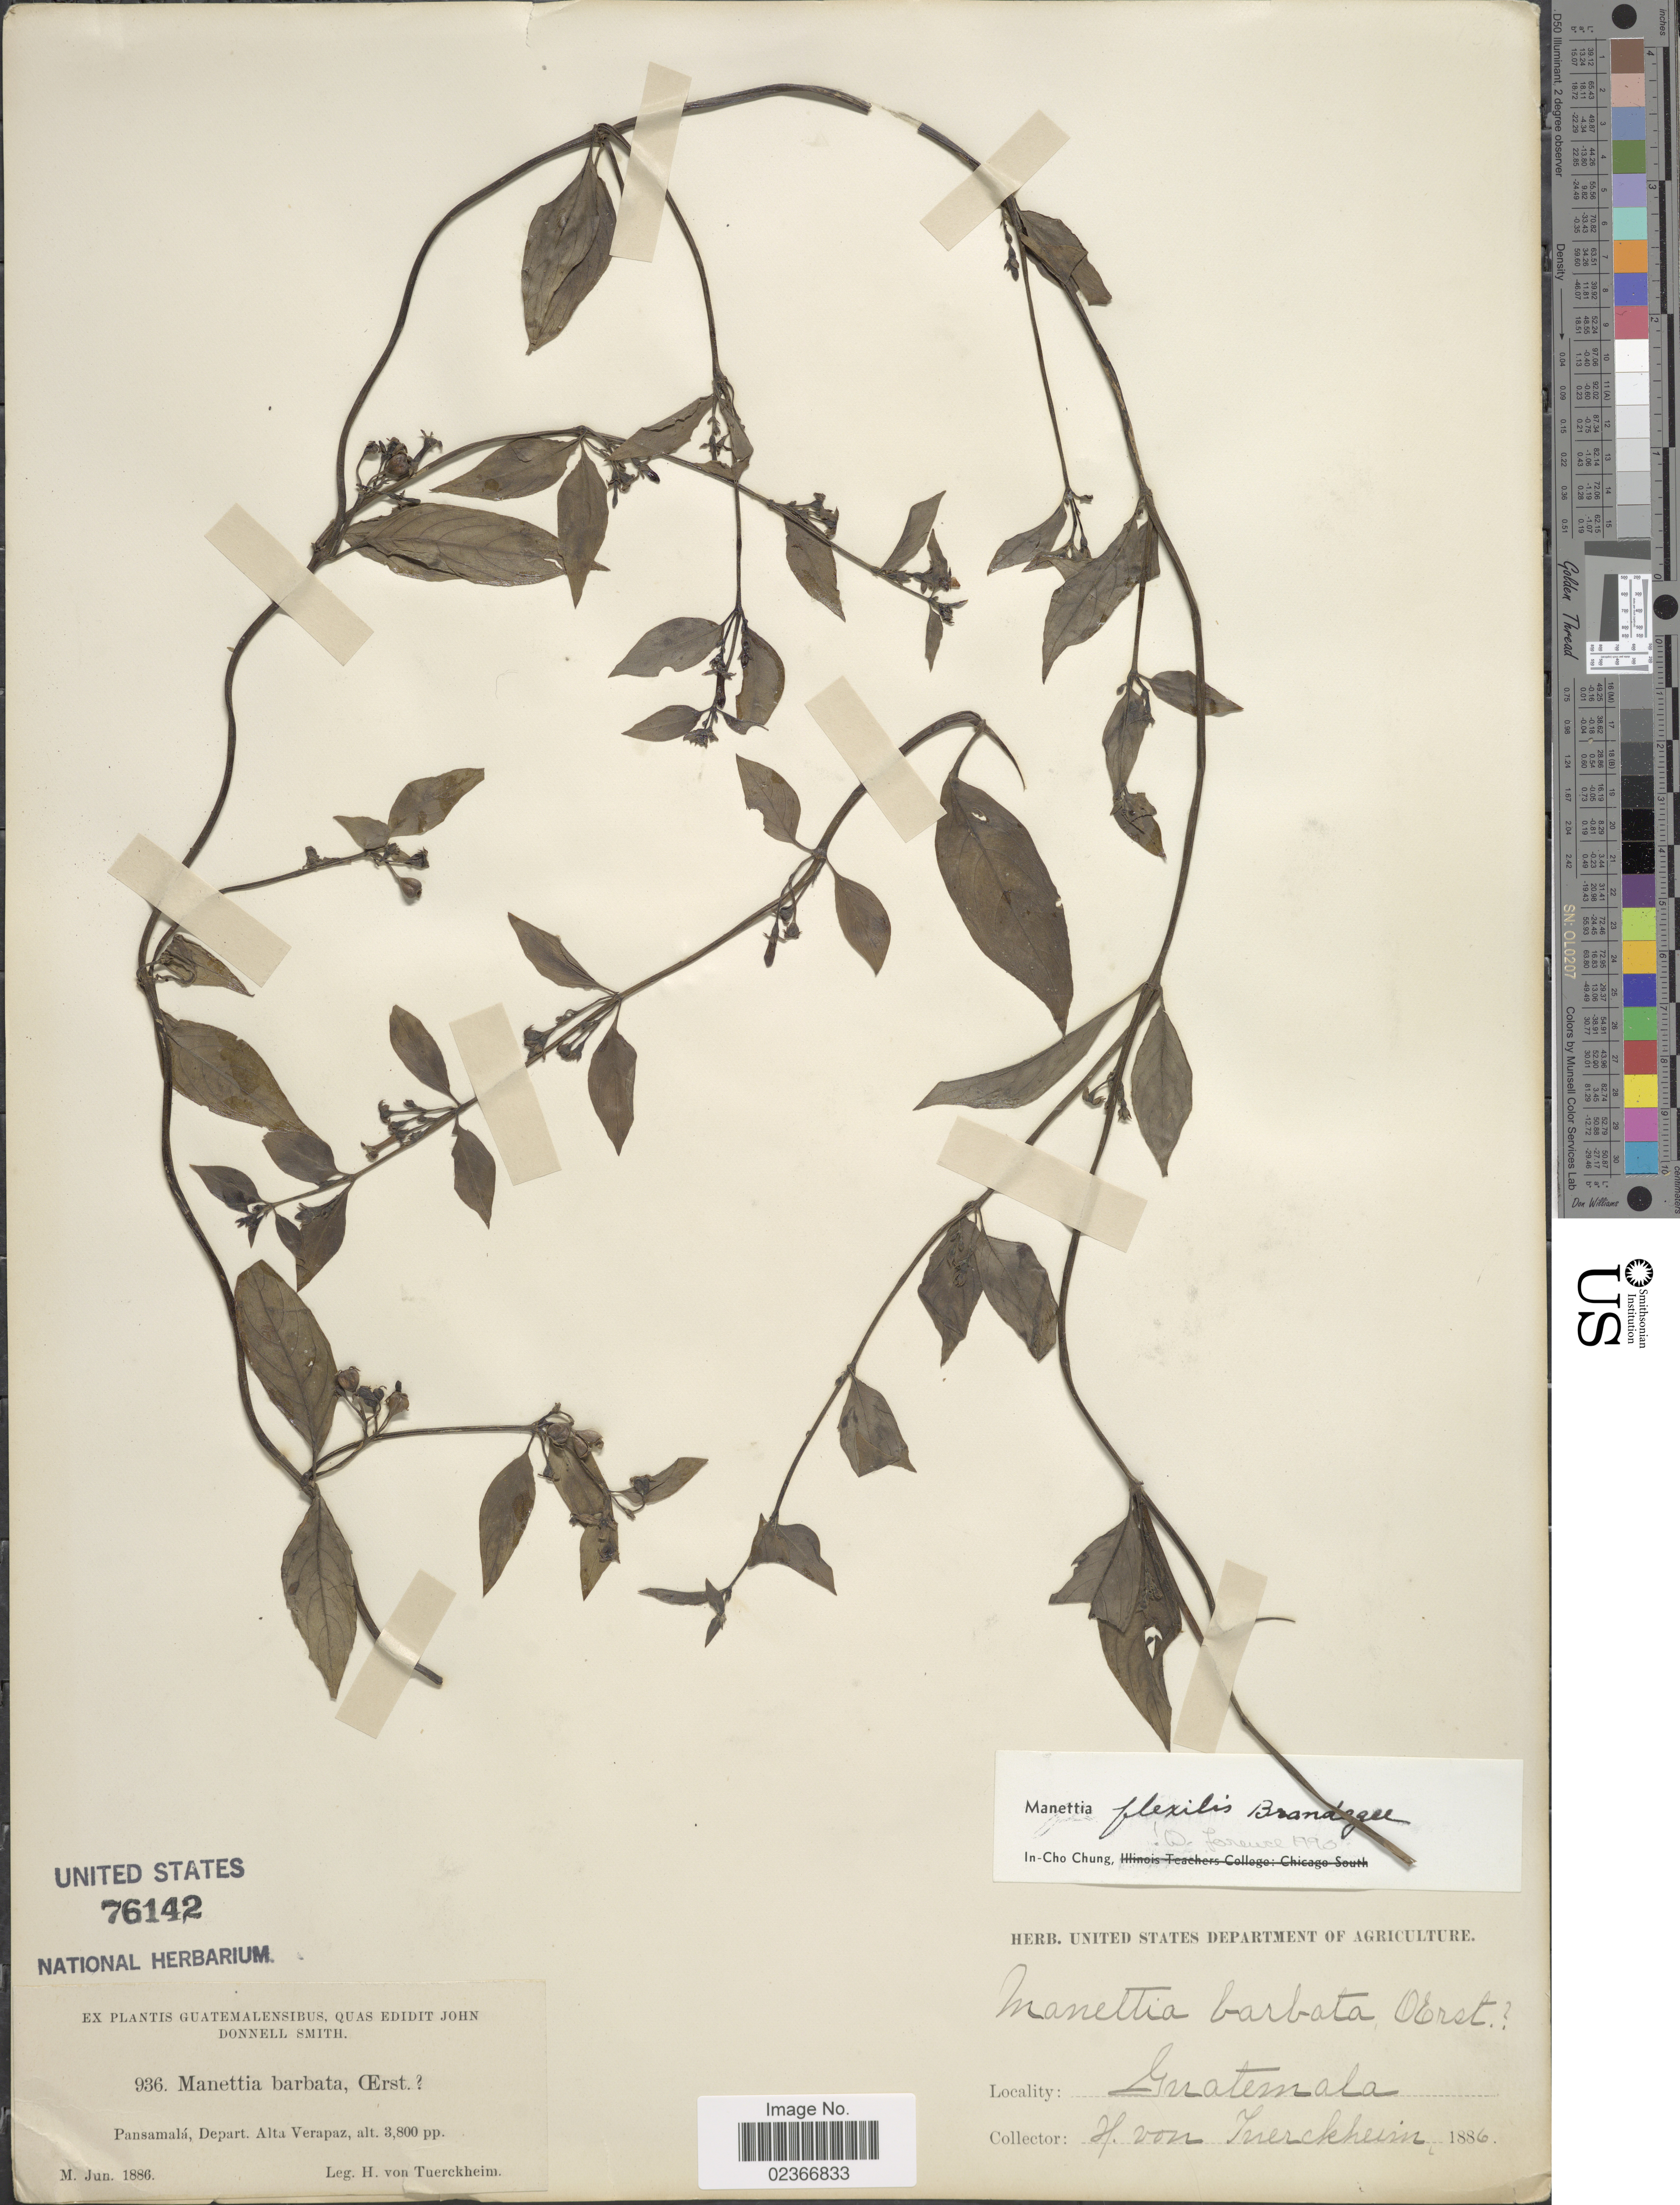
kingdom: Plantae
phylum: Tracheophyta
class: Magnoliopsida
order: Gentianales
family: Rubiaceae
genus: Manettia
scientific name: Manettia flexilis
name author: Brandegee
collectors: H. von Türckheim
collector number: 936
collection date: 1886-06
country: Guatemala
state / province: Alta Verapaz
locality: Pansamala, Depart. Alta Verapaz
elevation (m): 1158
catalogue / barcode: US 76142